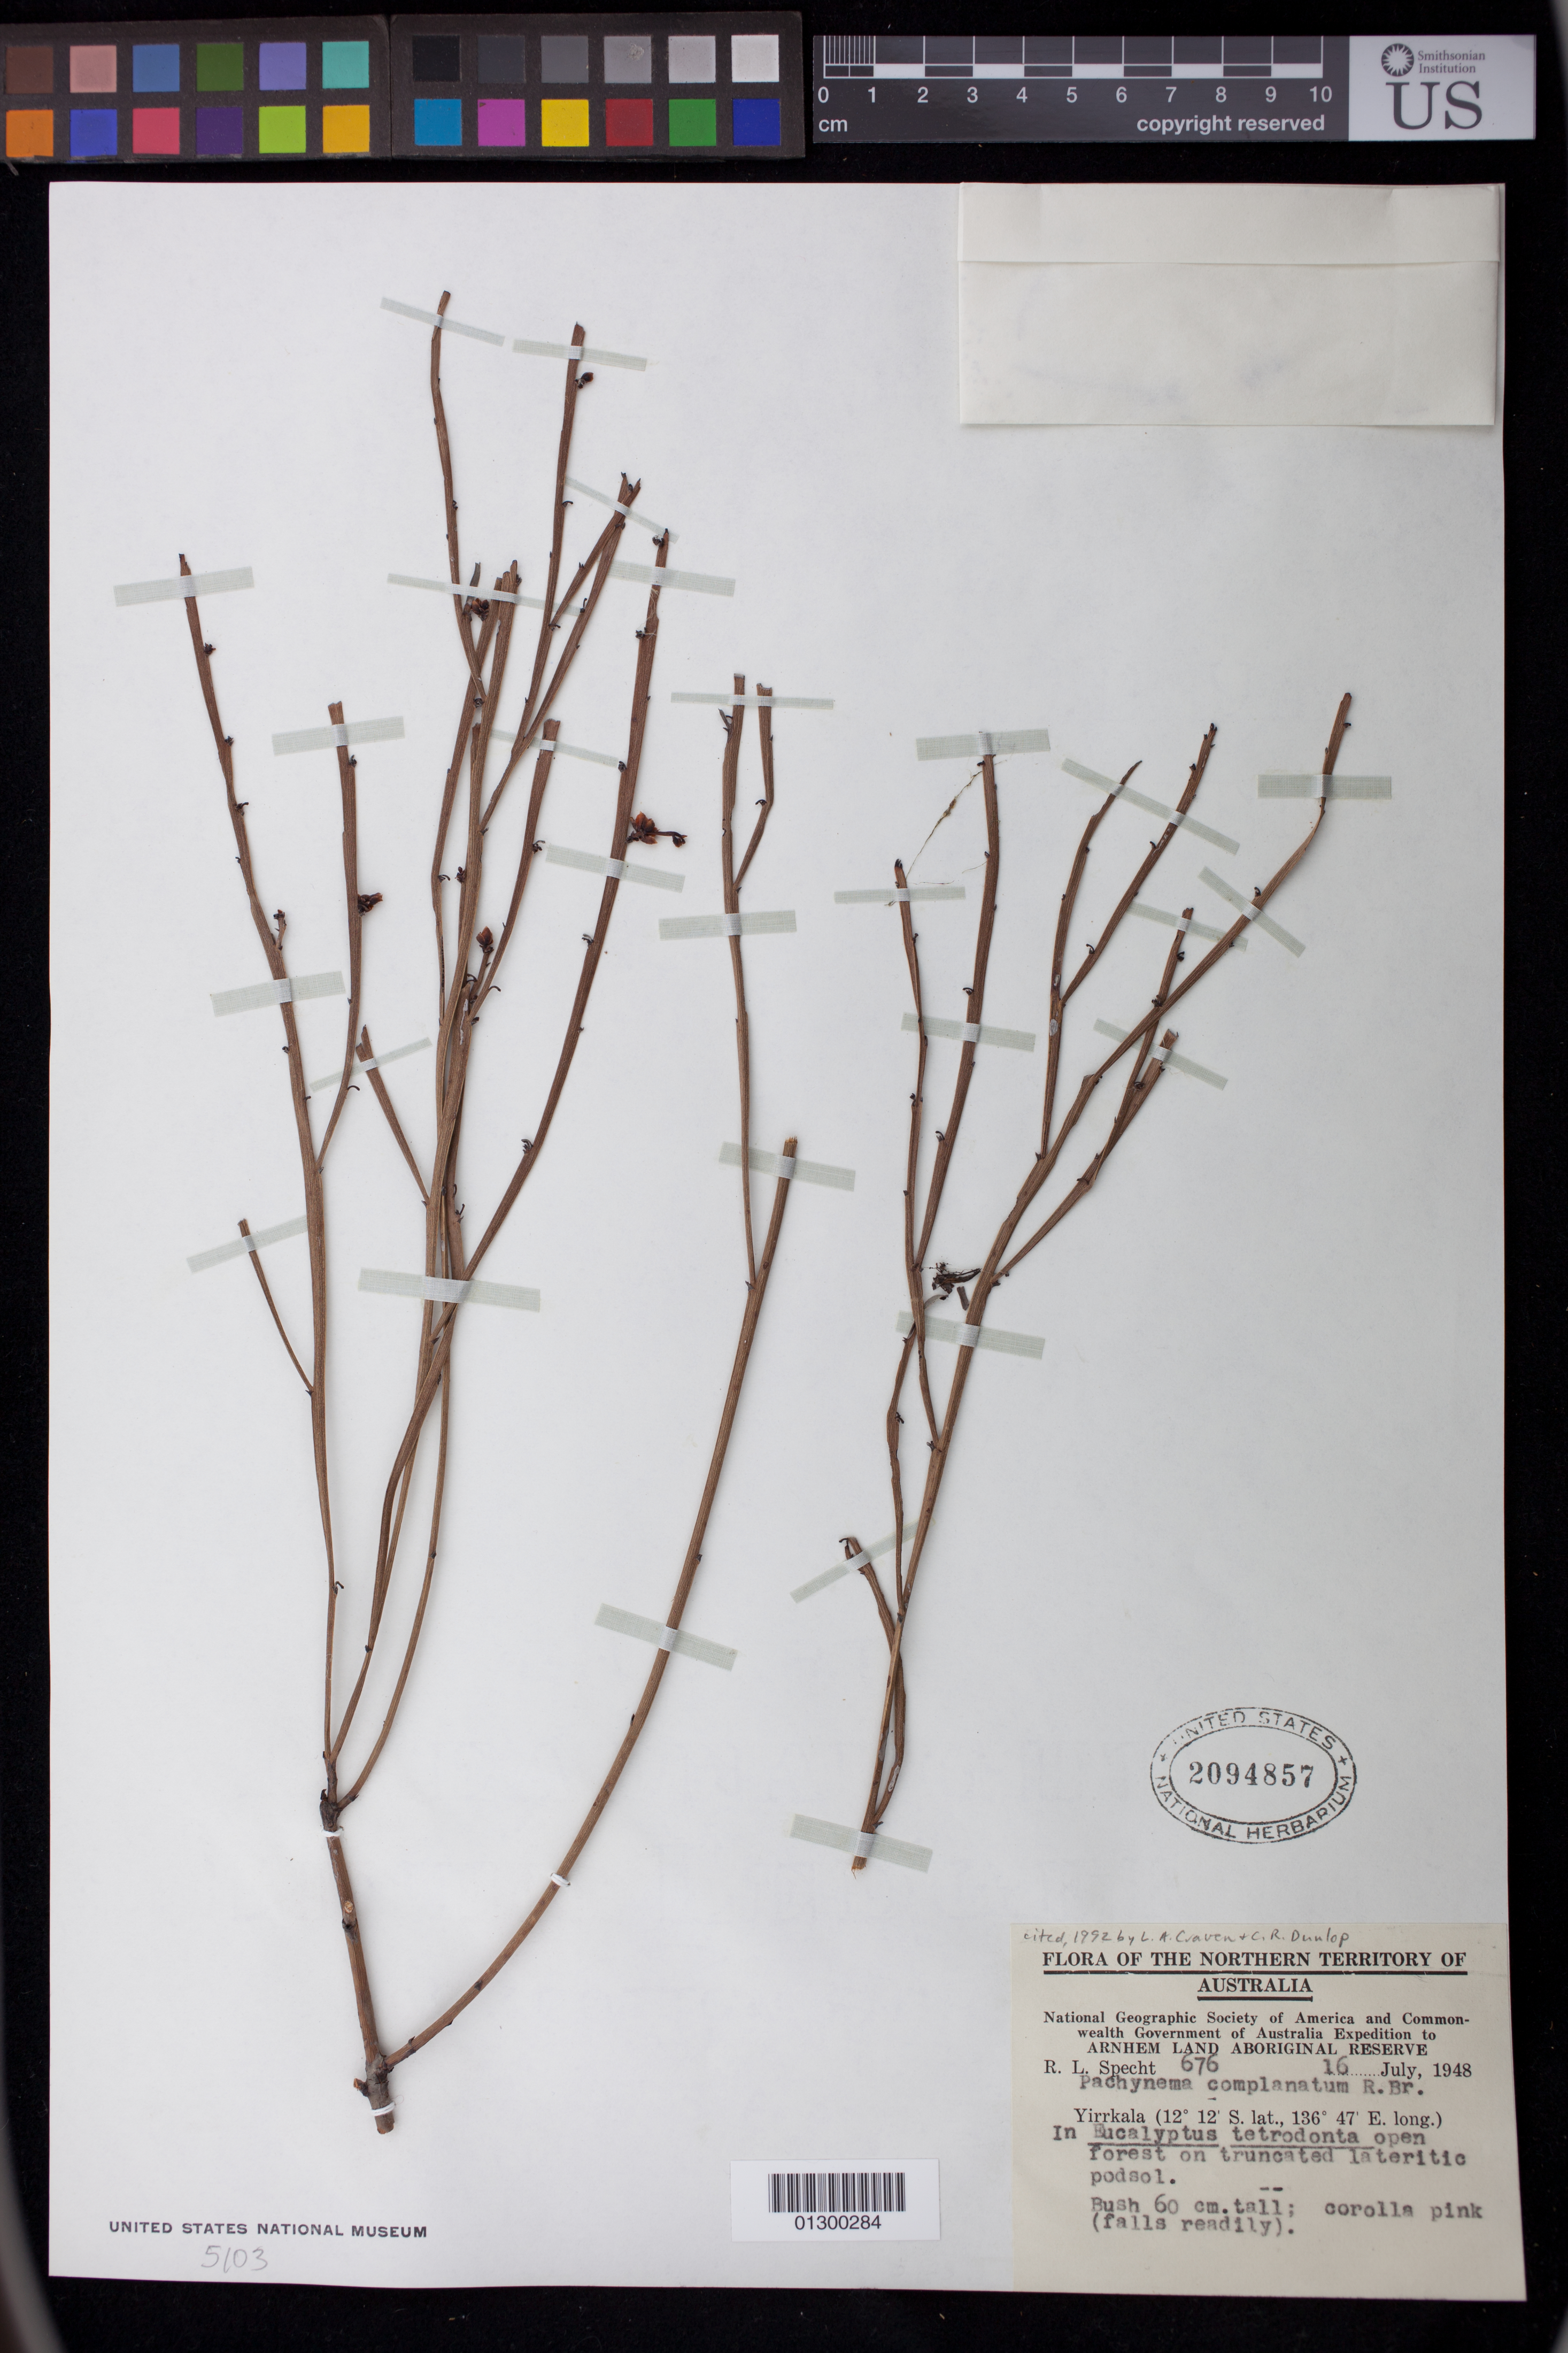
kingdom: Plantae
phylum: Tracheophyta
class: Magnoliopsida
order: Dilleniales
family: Dilleniaceae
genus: Hibbertia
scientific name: Hibbertia persquamata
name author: Toelken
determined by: Strong, Mark T., (BOT), Smithsonian Institution - National Museum of Natural History (UNITED STATES)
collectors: R. L. Specht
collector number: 676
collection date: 1948-07-16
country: Australia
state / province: Northern Territory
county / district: East Arnhem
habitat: In Eucalyptus tetrodonta open forest on truncated lateritic podsol.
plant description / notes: Buch 60 cm. tall; corolla pink (falls readily)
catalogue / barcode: US 2094857